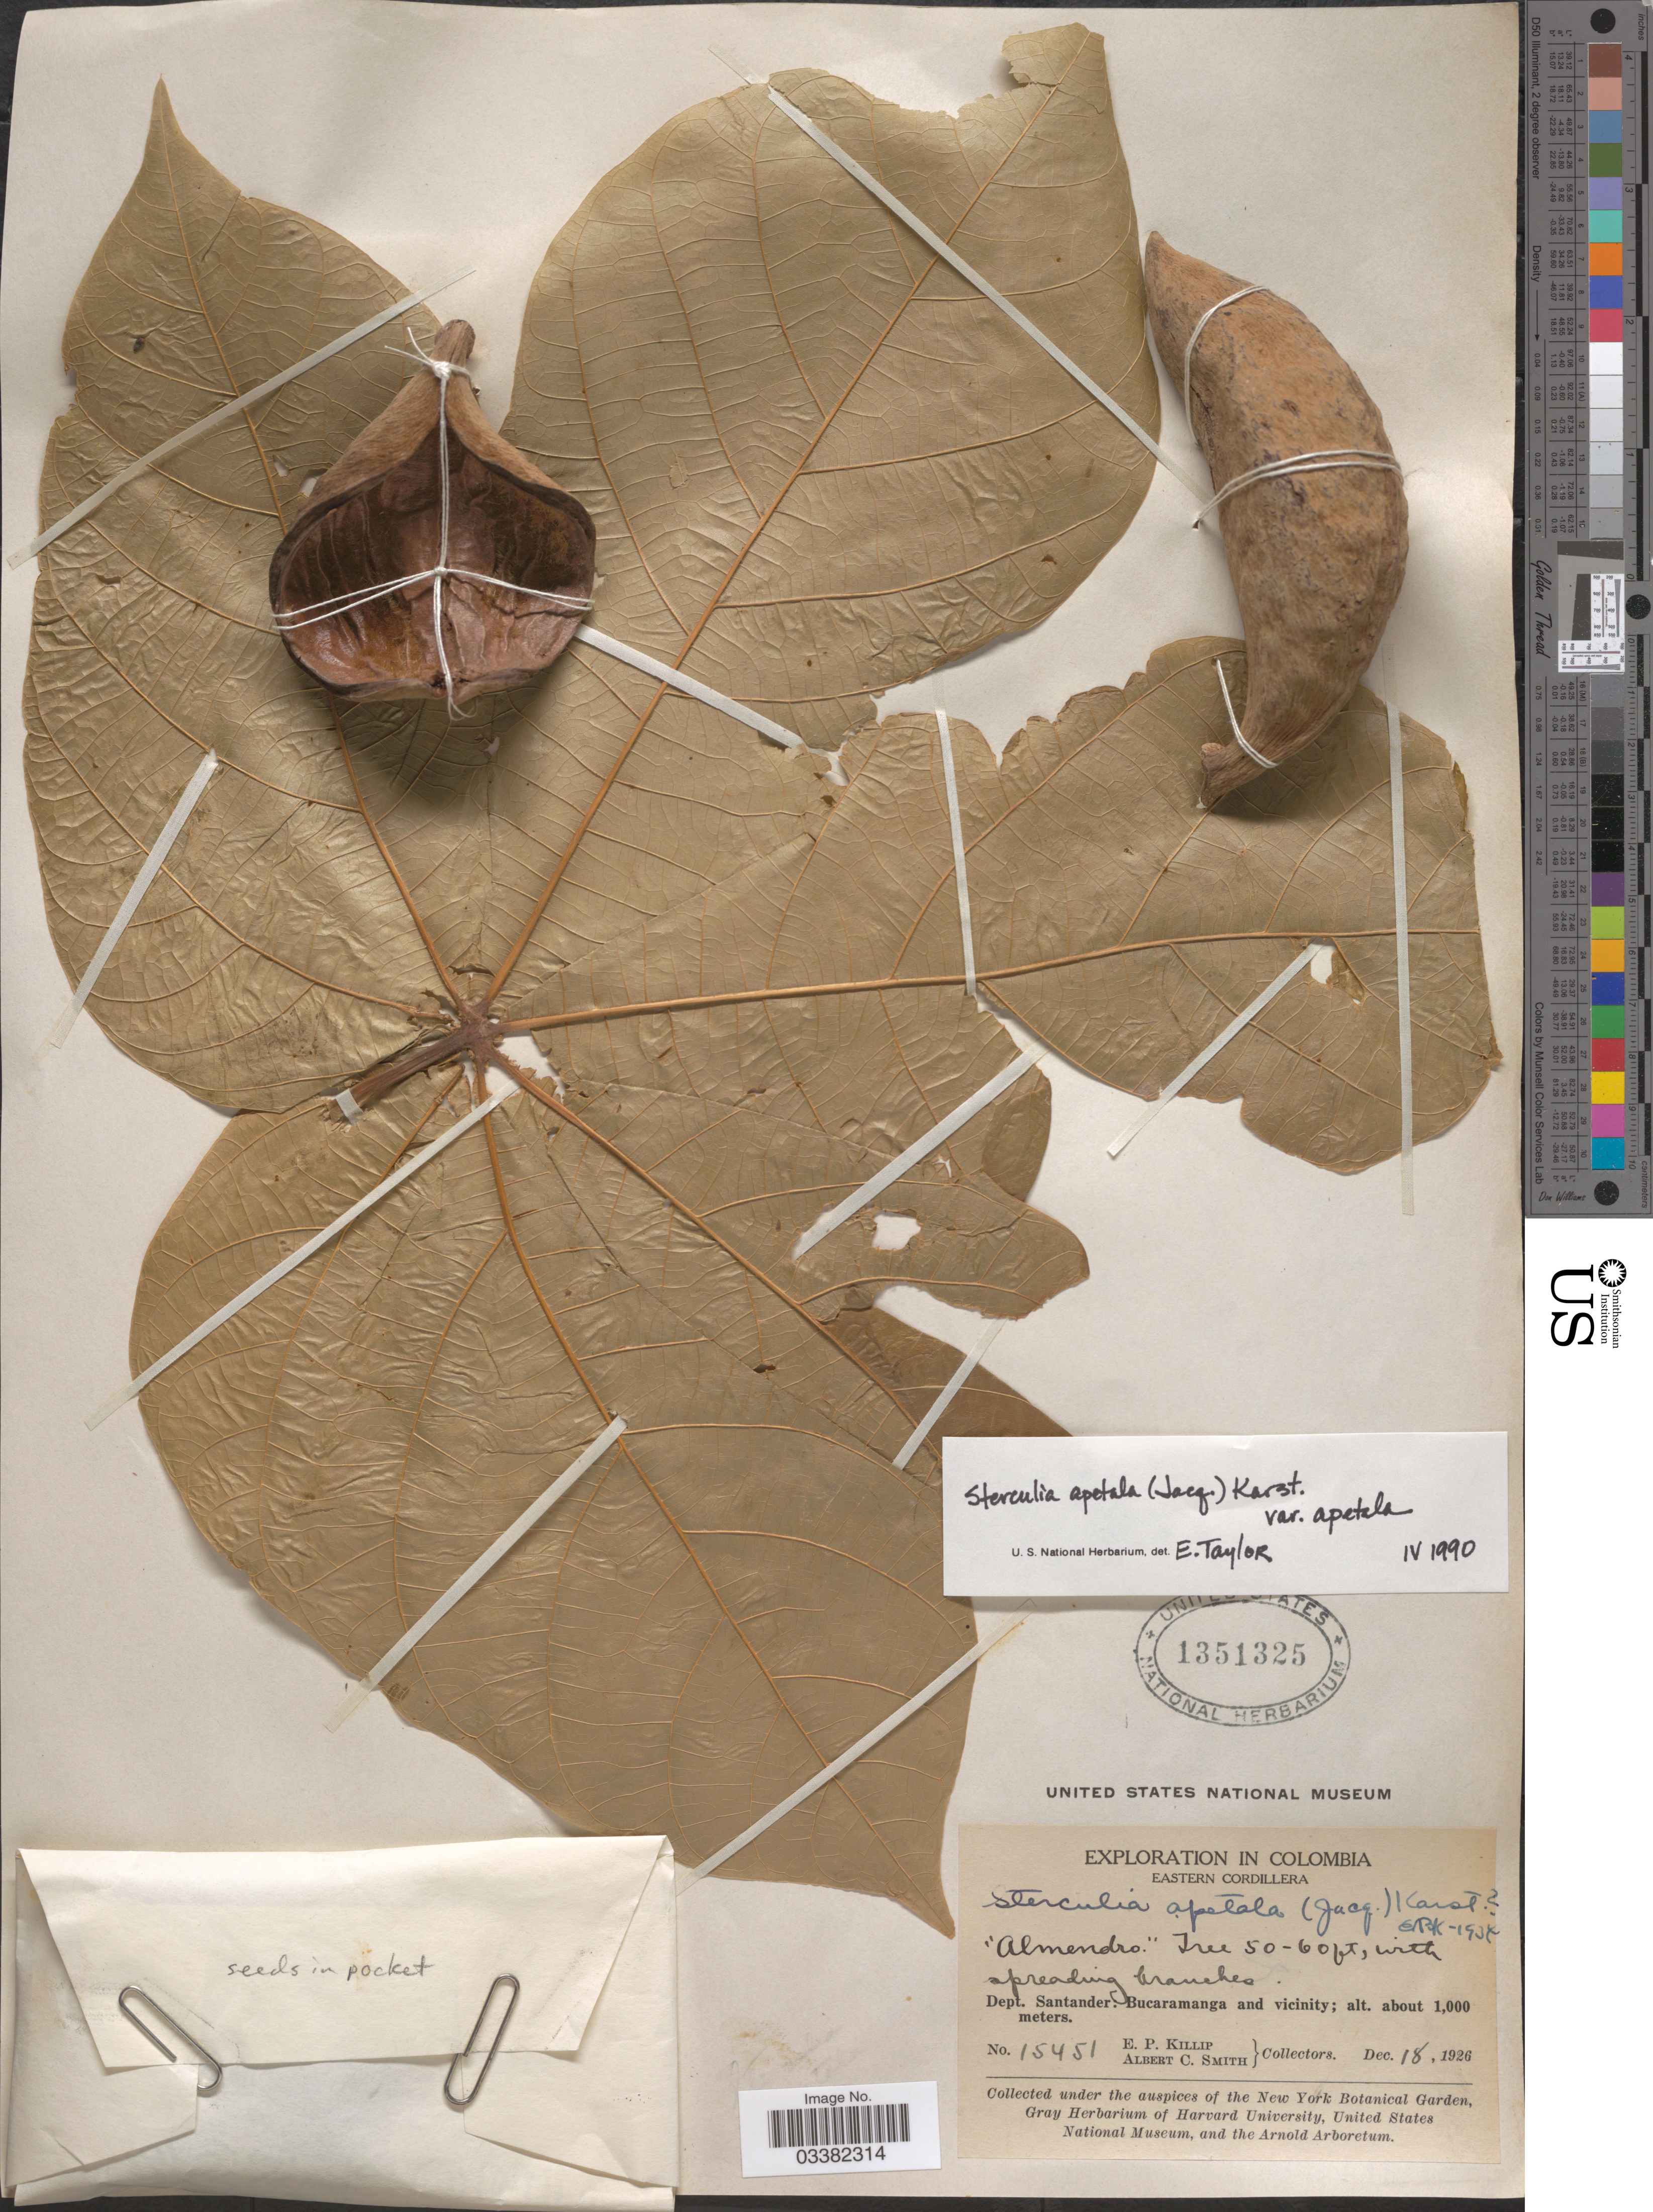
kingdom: Plantae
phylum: Tracheophyta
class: Magnoliopsida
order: Malvales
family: Malvaceae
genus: Sterculia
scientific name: Sterculia apetala var. apetala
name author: (Jacq.) H. Karst.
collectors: E. P. Killip & A. C. Smith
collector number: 15451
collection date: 1926-12-18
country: Colombia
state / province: Santander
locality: Eastern Cordillera. Dept. Santander: Bucaramanga and vicinity.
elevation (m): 1000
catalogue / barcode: US 1351325